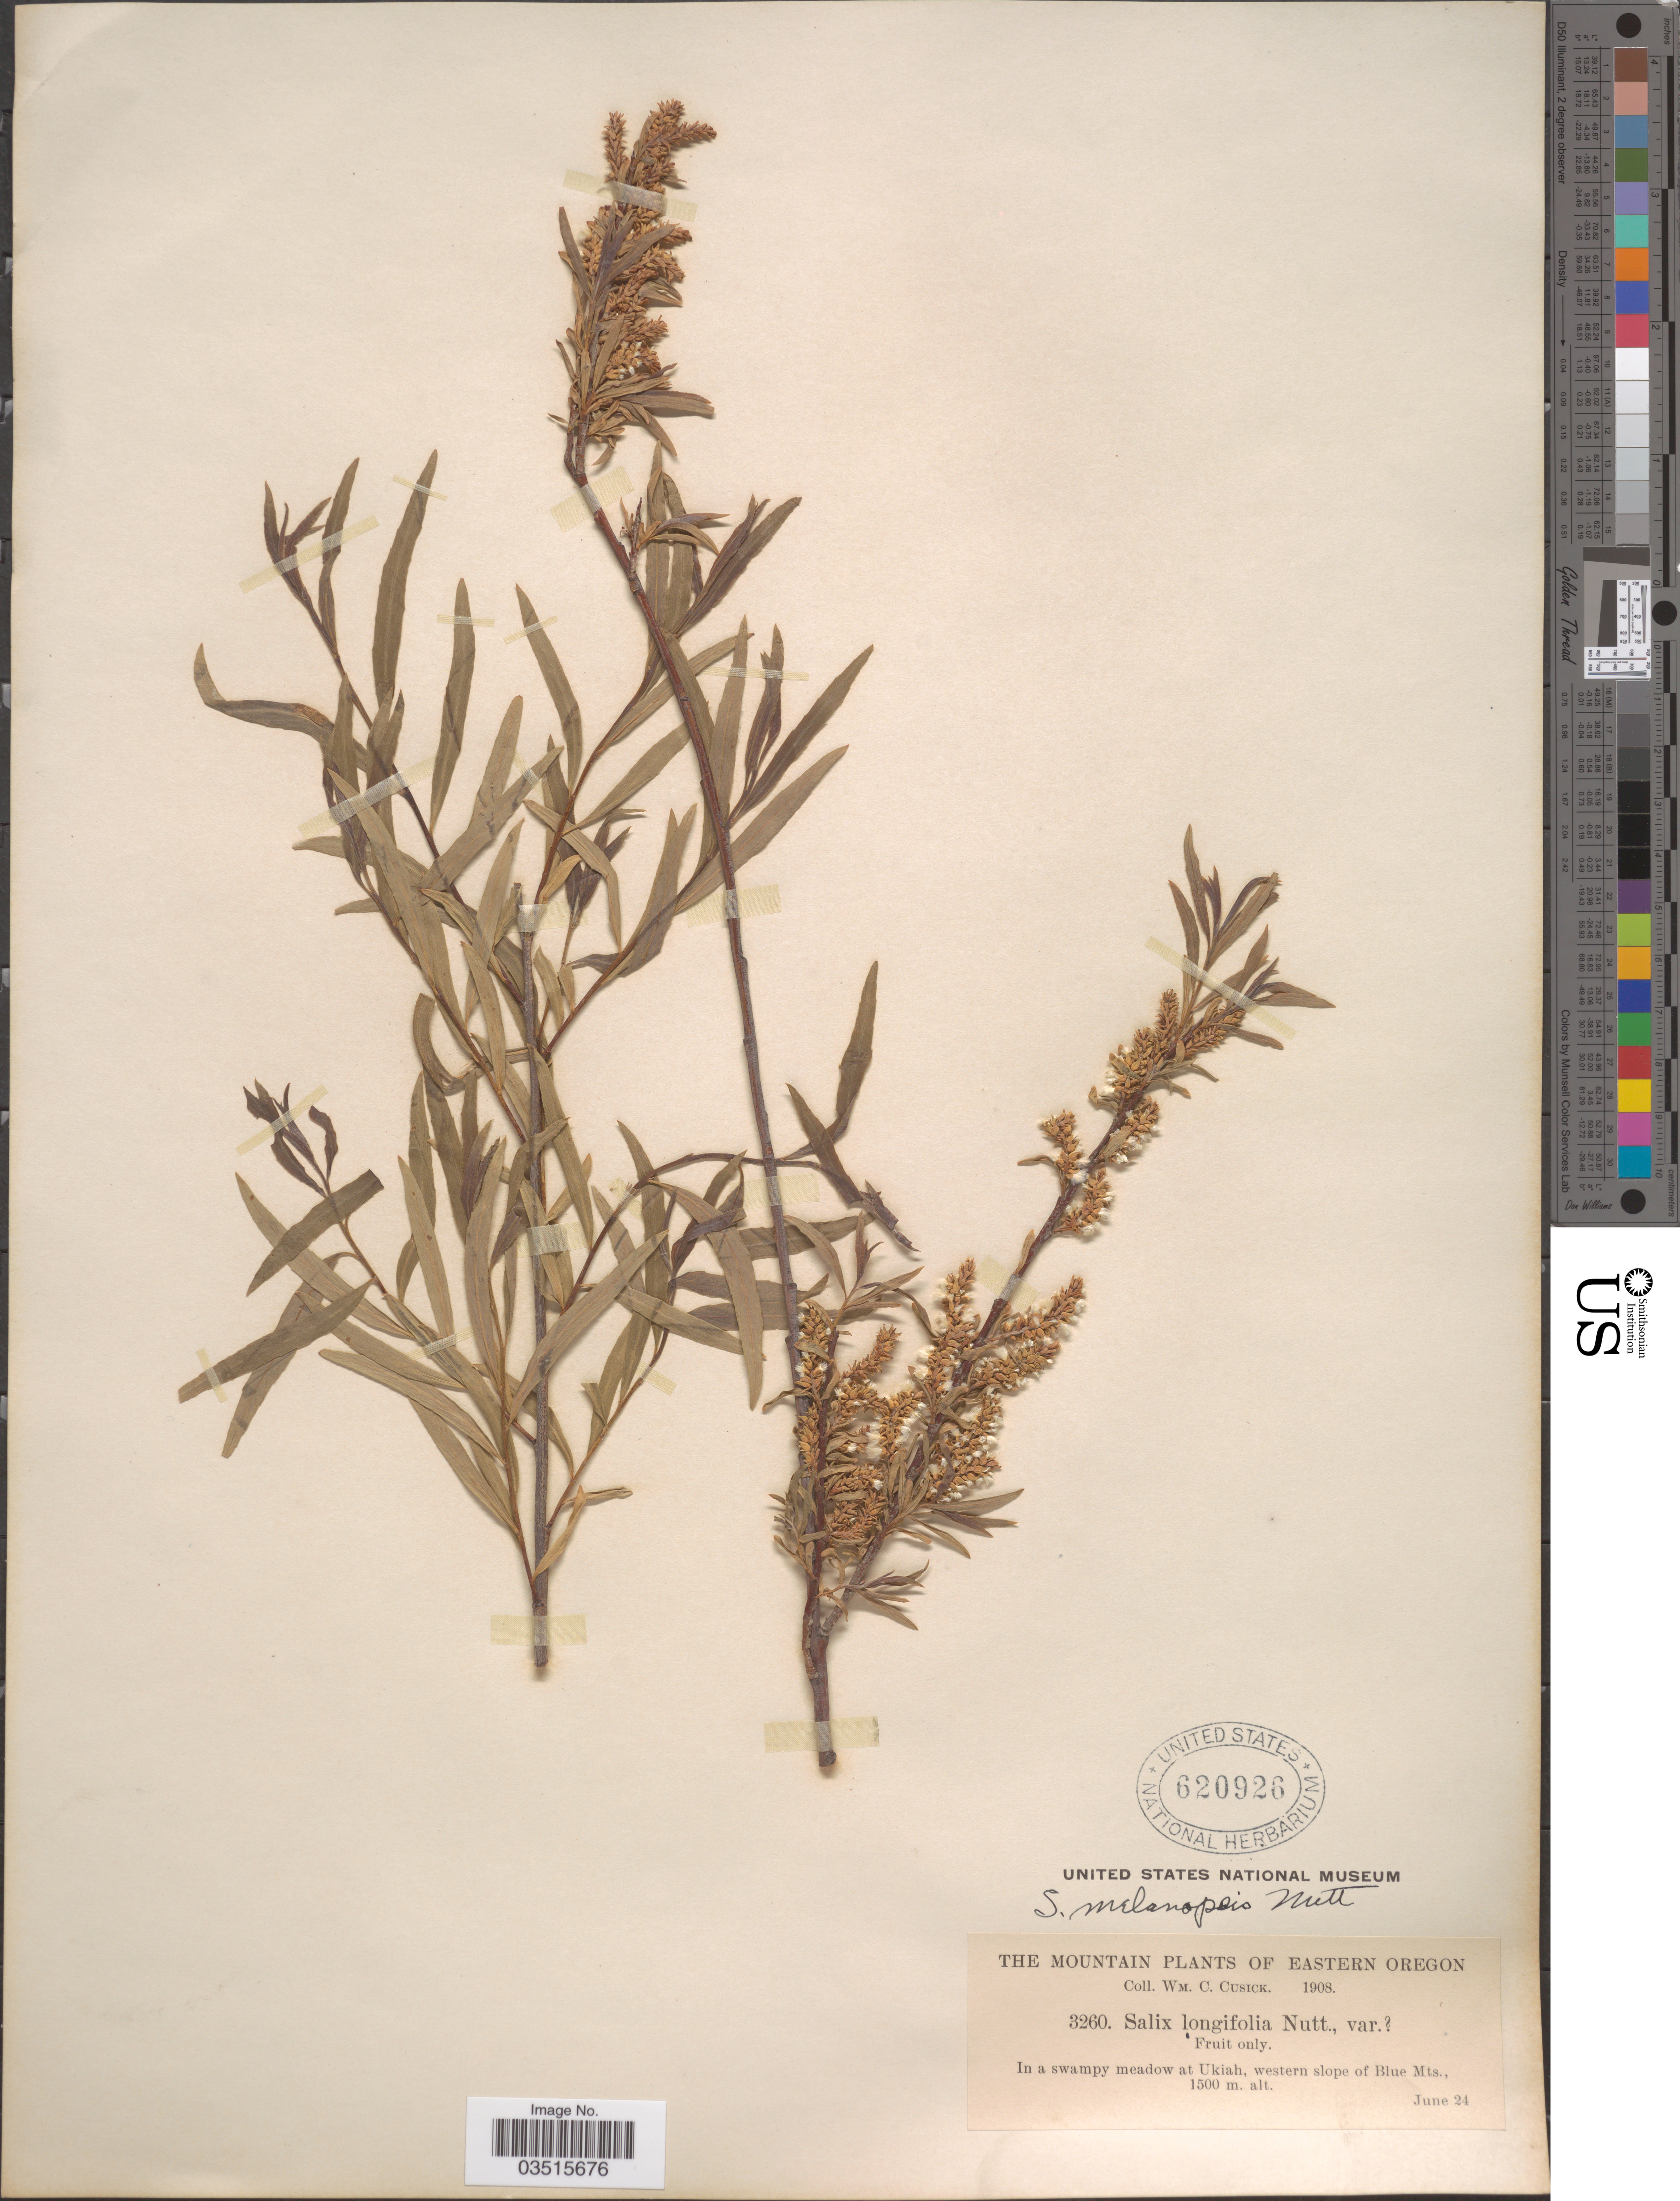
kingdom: Plantae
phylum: Tracheophyta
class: Magnoliopsida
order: Malpighiales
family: Salicaceae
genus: Salix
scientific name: Salix melanopsis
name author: Nutt.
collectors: W. C. Cusick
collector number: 3260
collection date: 1908-06-24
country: United States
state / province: Oregon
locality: The Mountain plants of Eastern Oregon. In a swampy meadow at Ukiah, western slope of Blue Mts.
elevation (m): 1500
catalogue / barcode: US 620926